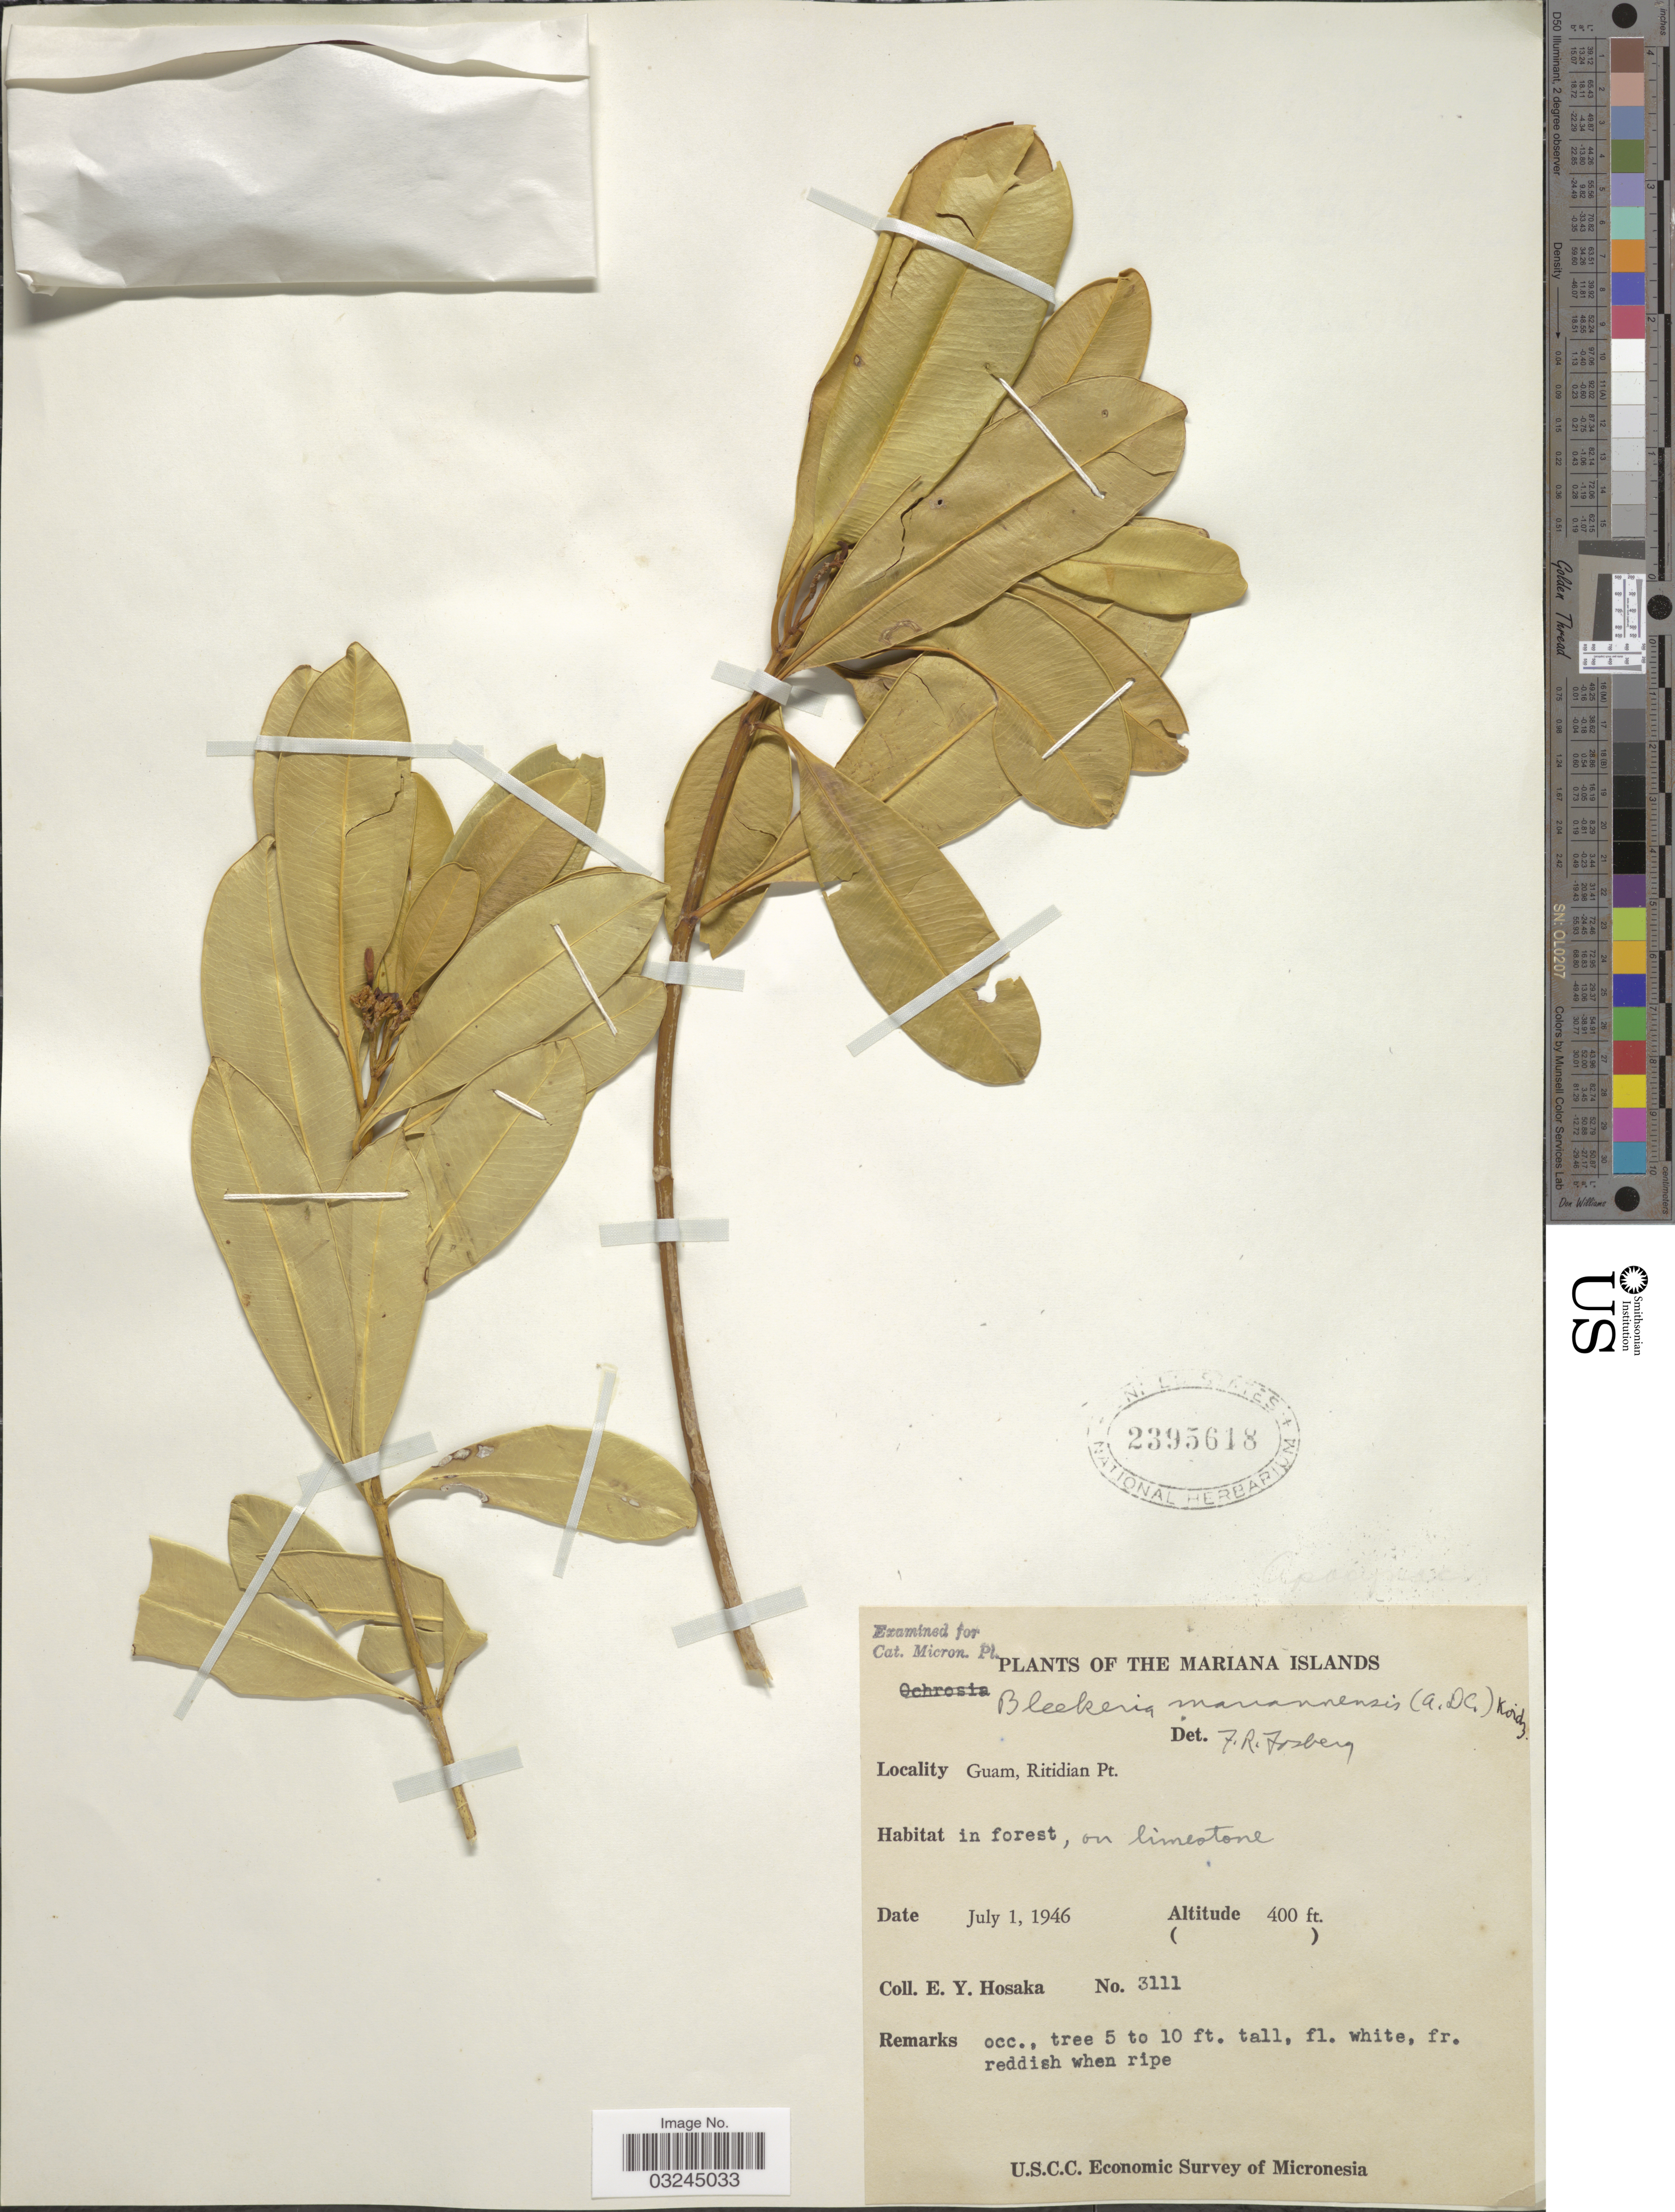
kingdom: Plantae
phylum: Tracheophyta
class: Magnoliopsida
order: Gentianales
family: Apocynaceae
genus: Ochrosia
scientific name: Ochrosia mariannensis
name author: A. DC.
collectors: E. Y. Hosaka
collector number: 3111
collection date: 1946-07-01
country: Guam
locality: The Mariana Islands. Ritidian Pt.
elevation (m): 122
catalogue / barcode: US 2395618